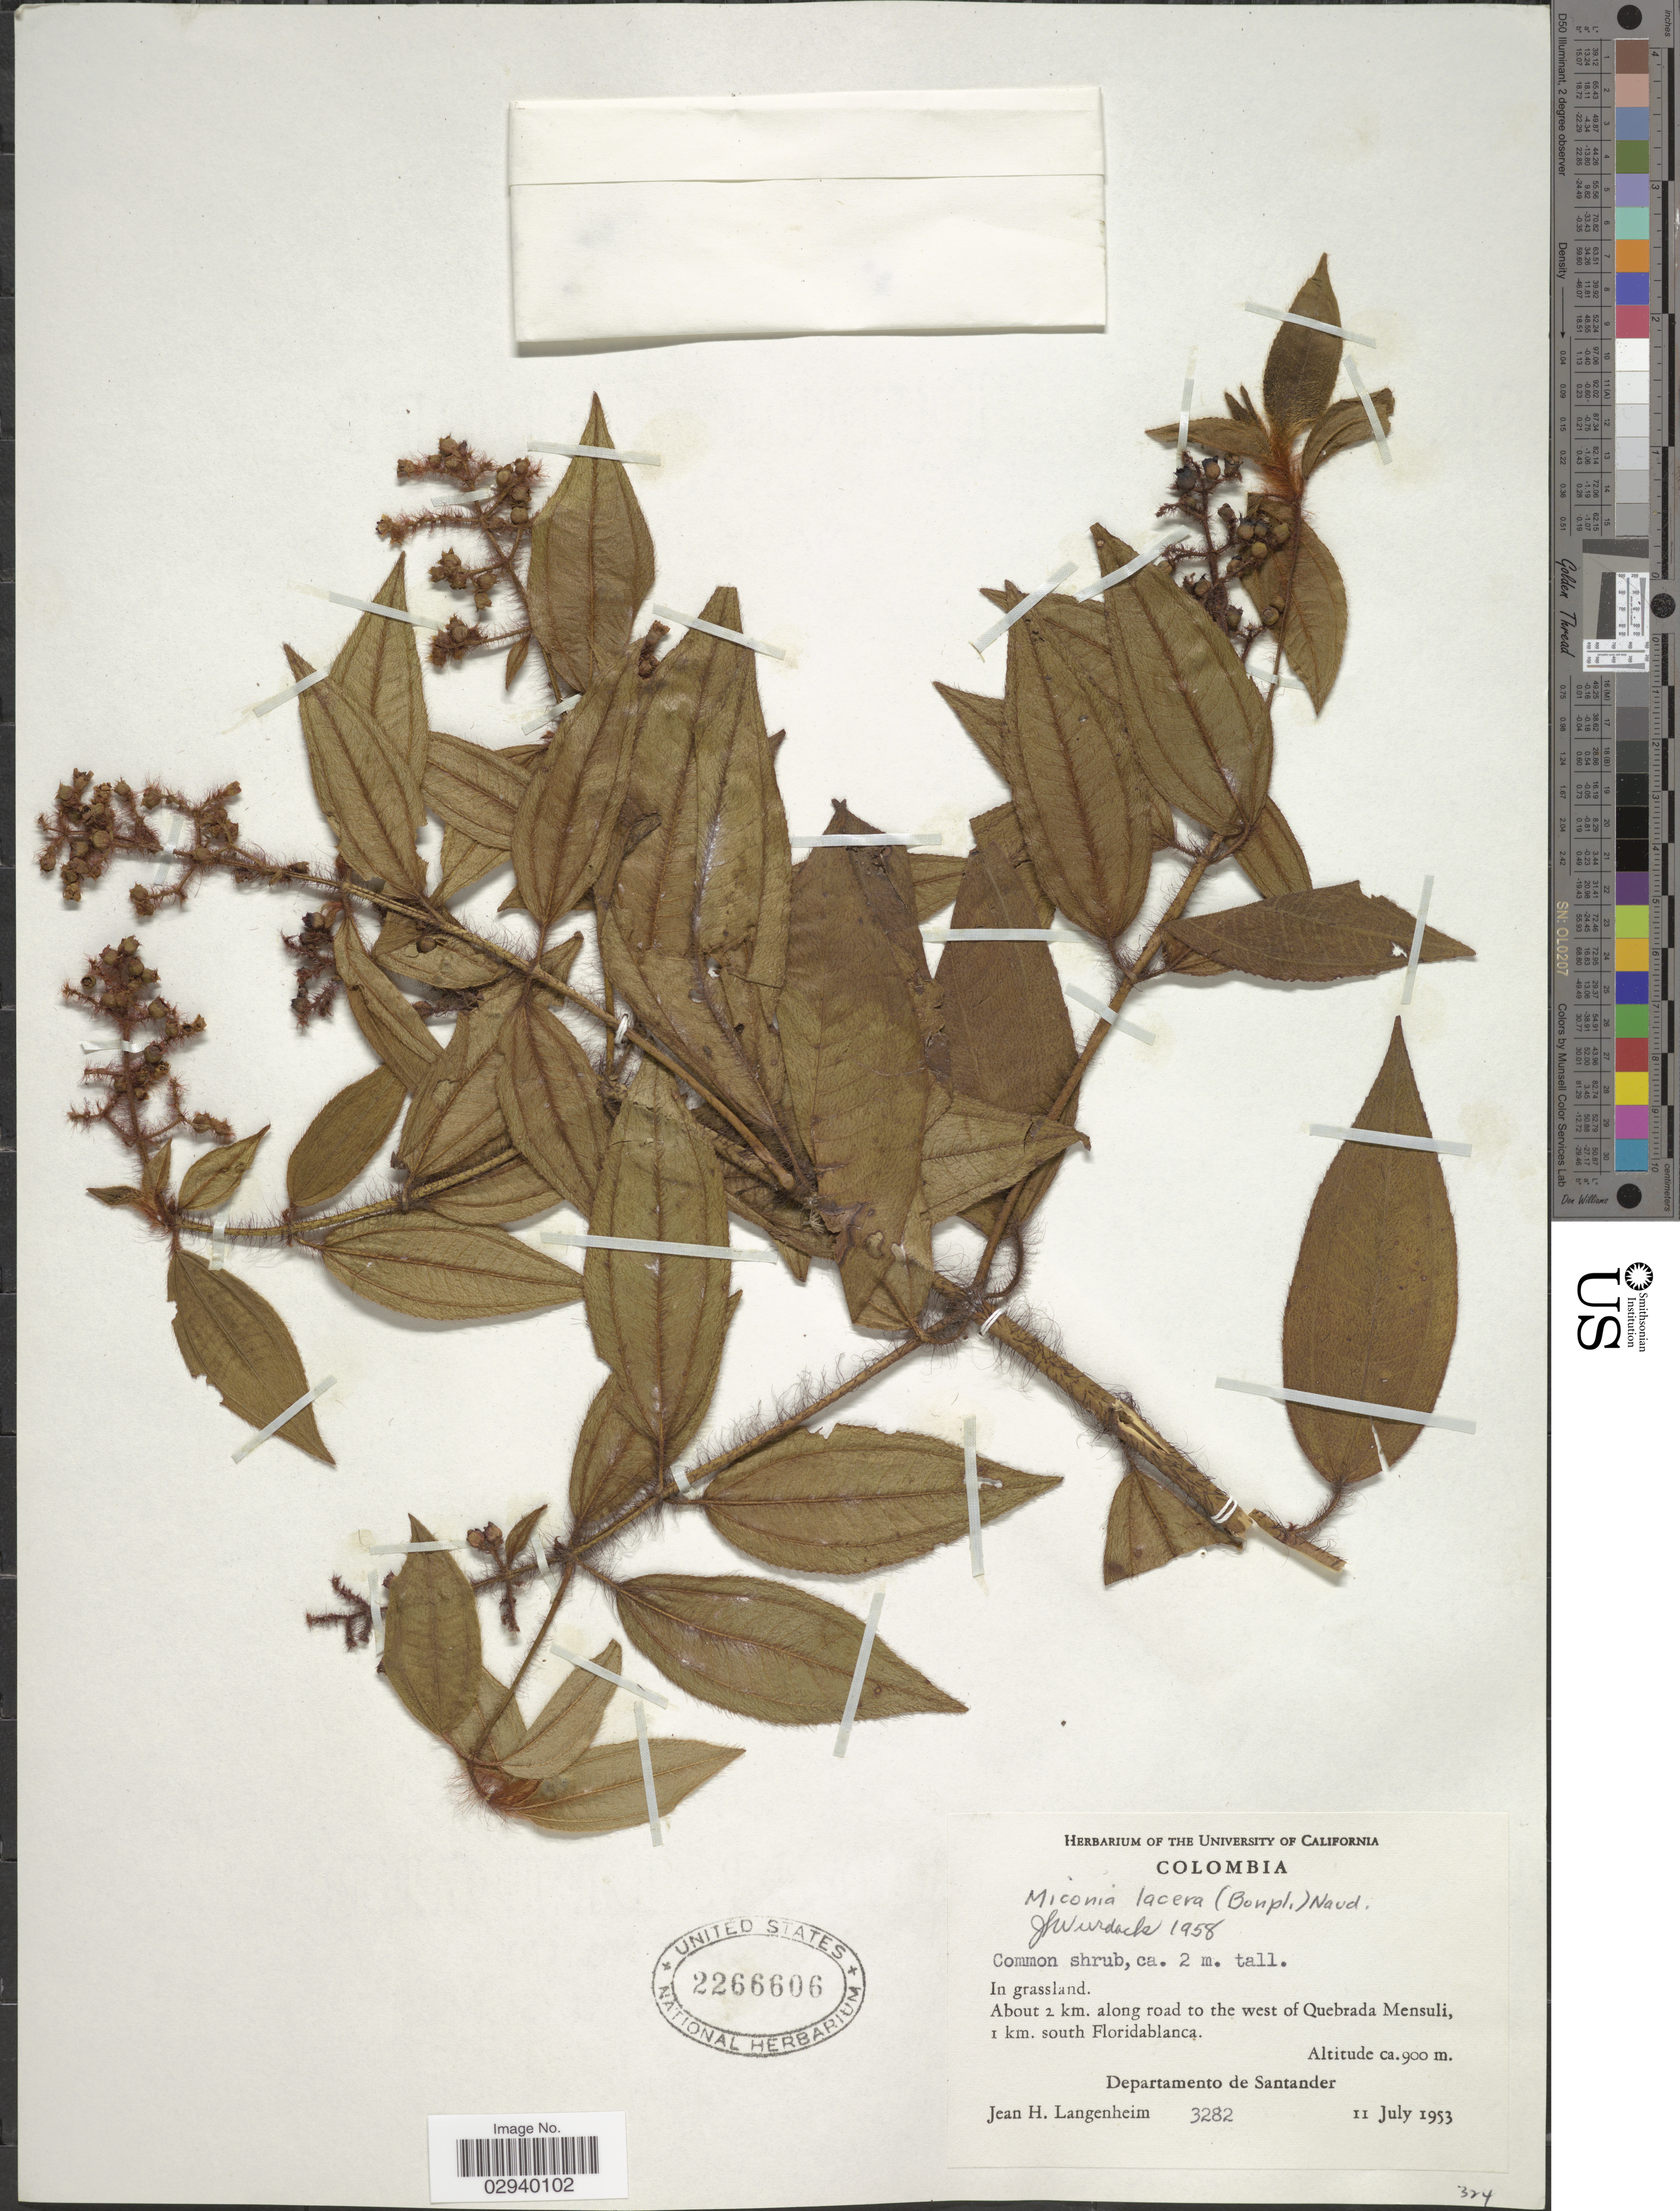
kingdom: Plantae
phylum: Tracheophyta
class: Magnoliopsida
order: Myrtales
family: Melastomataceae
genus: Miconia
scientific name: Miconia lacera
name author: (Bonpl.) Naudin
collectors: J. H. Langenheim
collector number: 3282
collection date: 1953-07-11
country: Colombia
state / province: Santander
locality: About 2 km. along road to the west of Quebrada Mensuli, 1 km. south Floridablanca. Departamento de Santander.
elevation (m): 900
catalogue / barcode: US 2266606